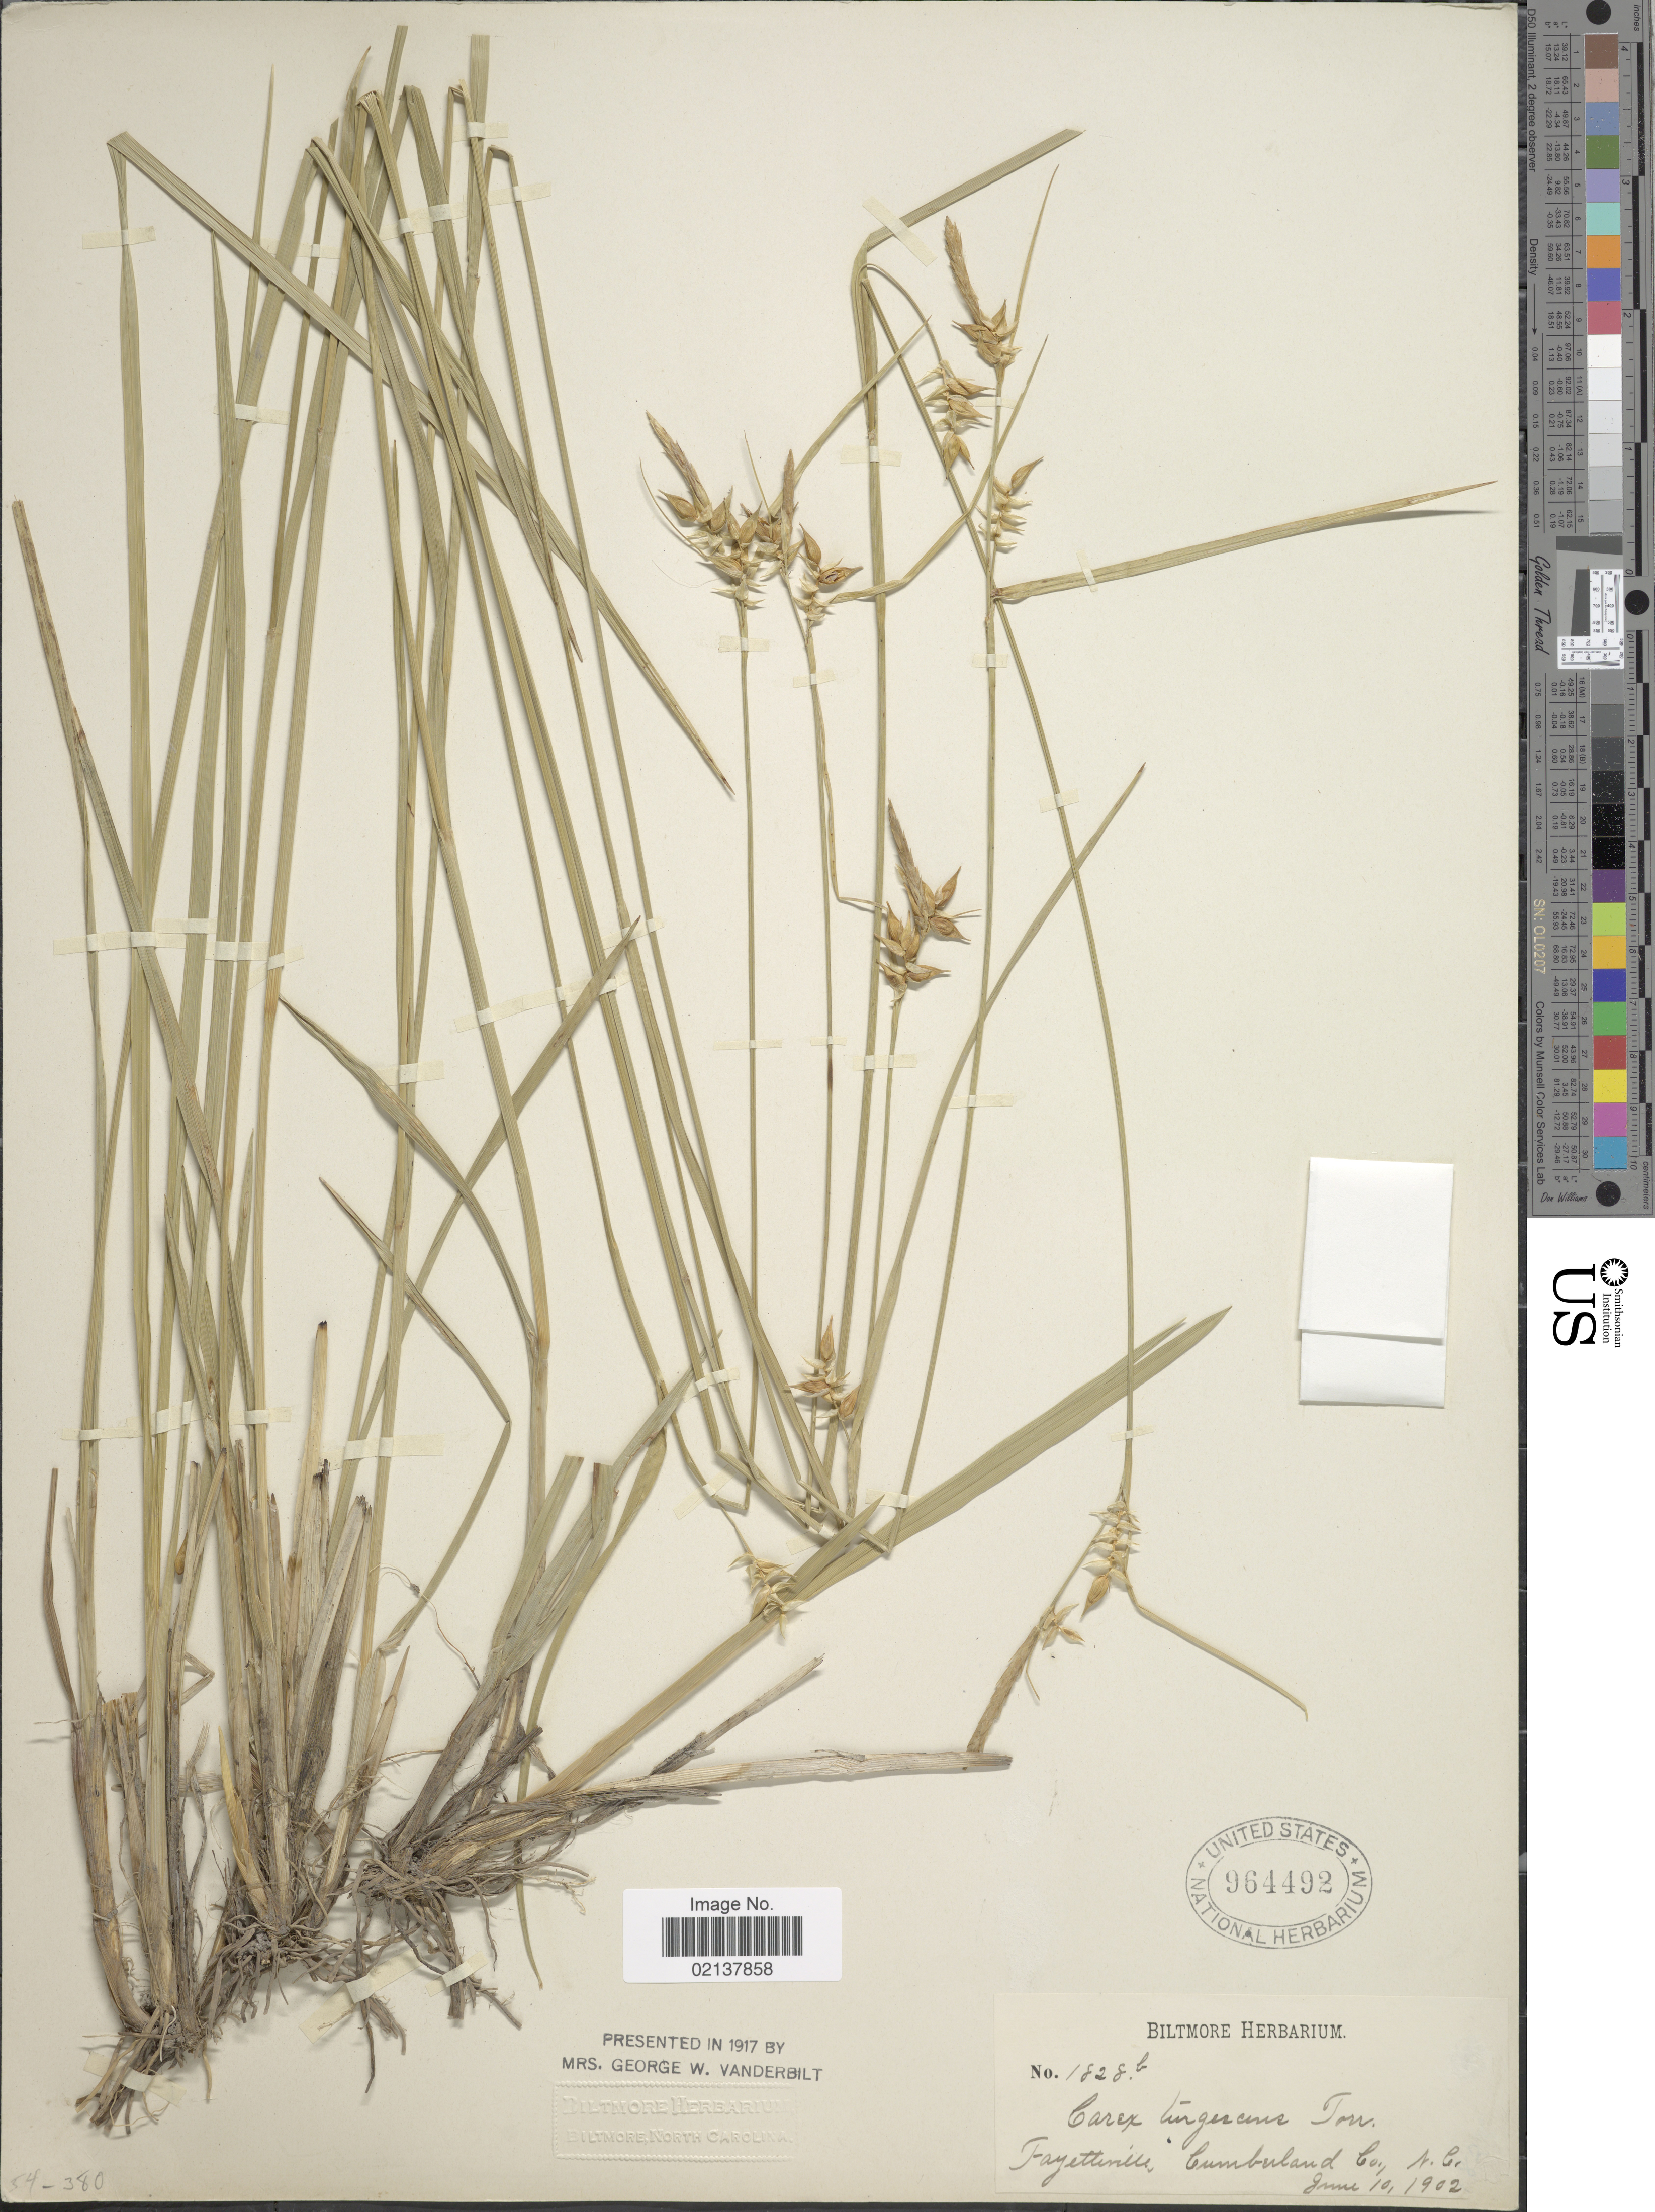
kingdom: Plantae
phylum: Tracheophyta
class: Liliopsida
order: Poales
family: Cyperaceae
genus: Carex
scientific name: Carex turgescens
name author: Torr.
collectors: ex herb. Biltmore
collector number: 1828b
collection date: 1902-06-10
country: United States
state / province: North Carolina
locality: Fayetteville, Cumberland Co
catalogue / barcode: US 964492